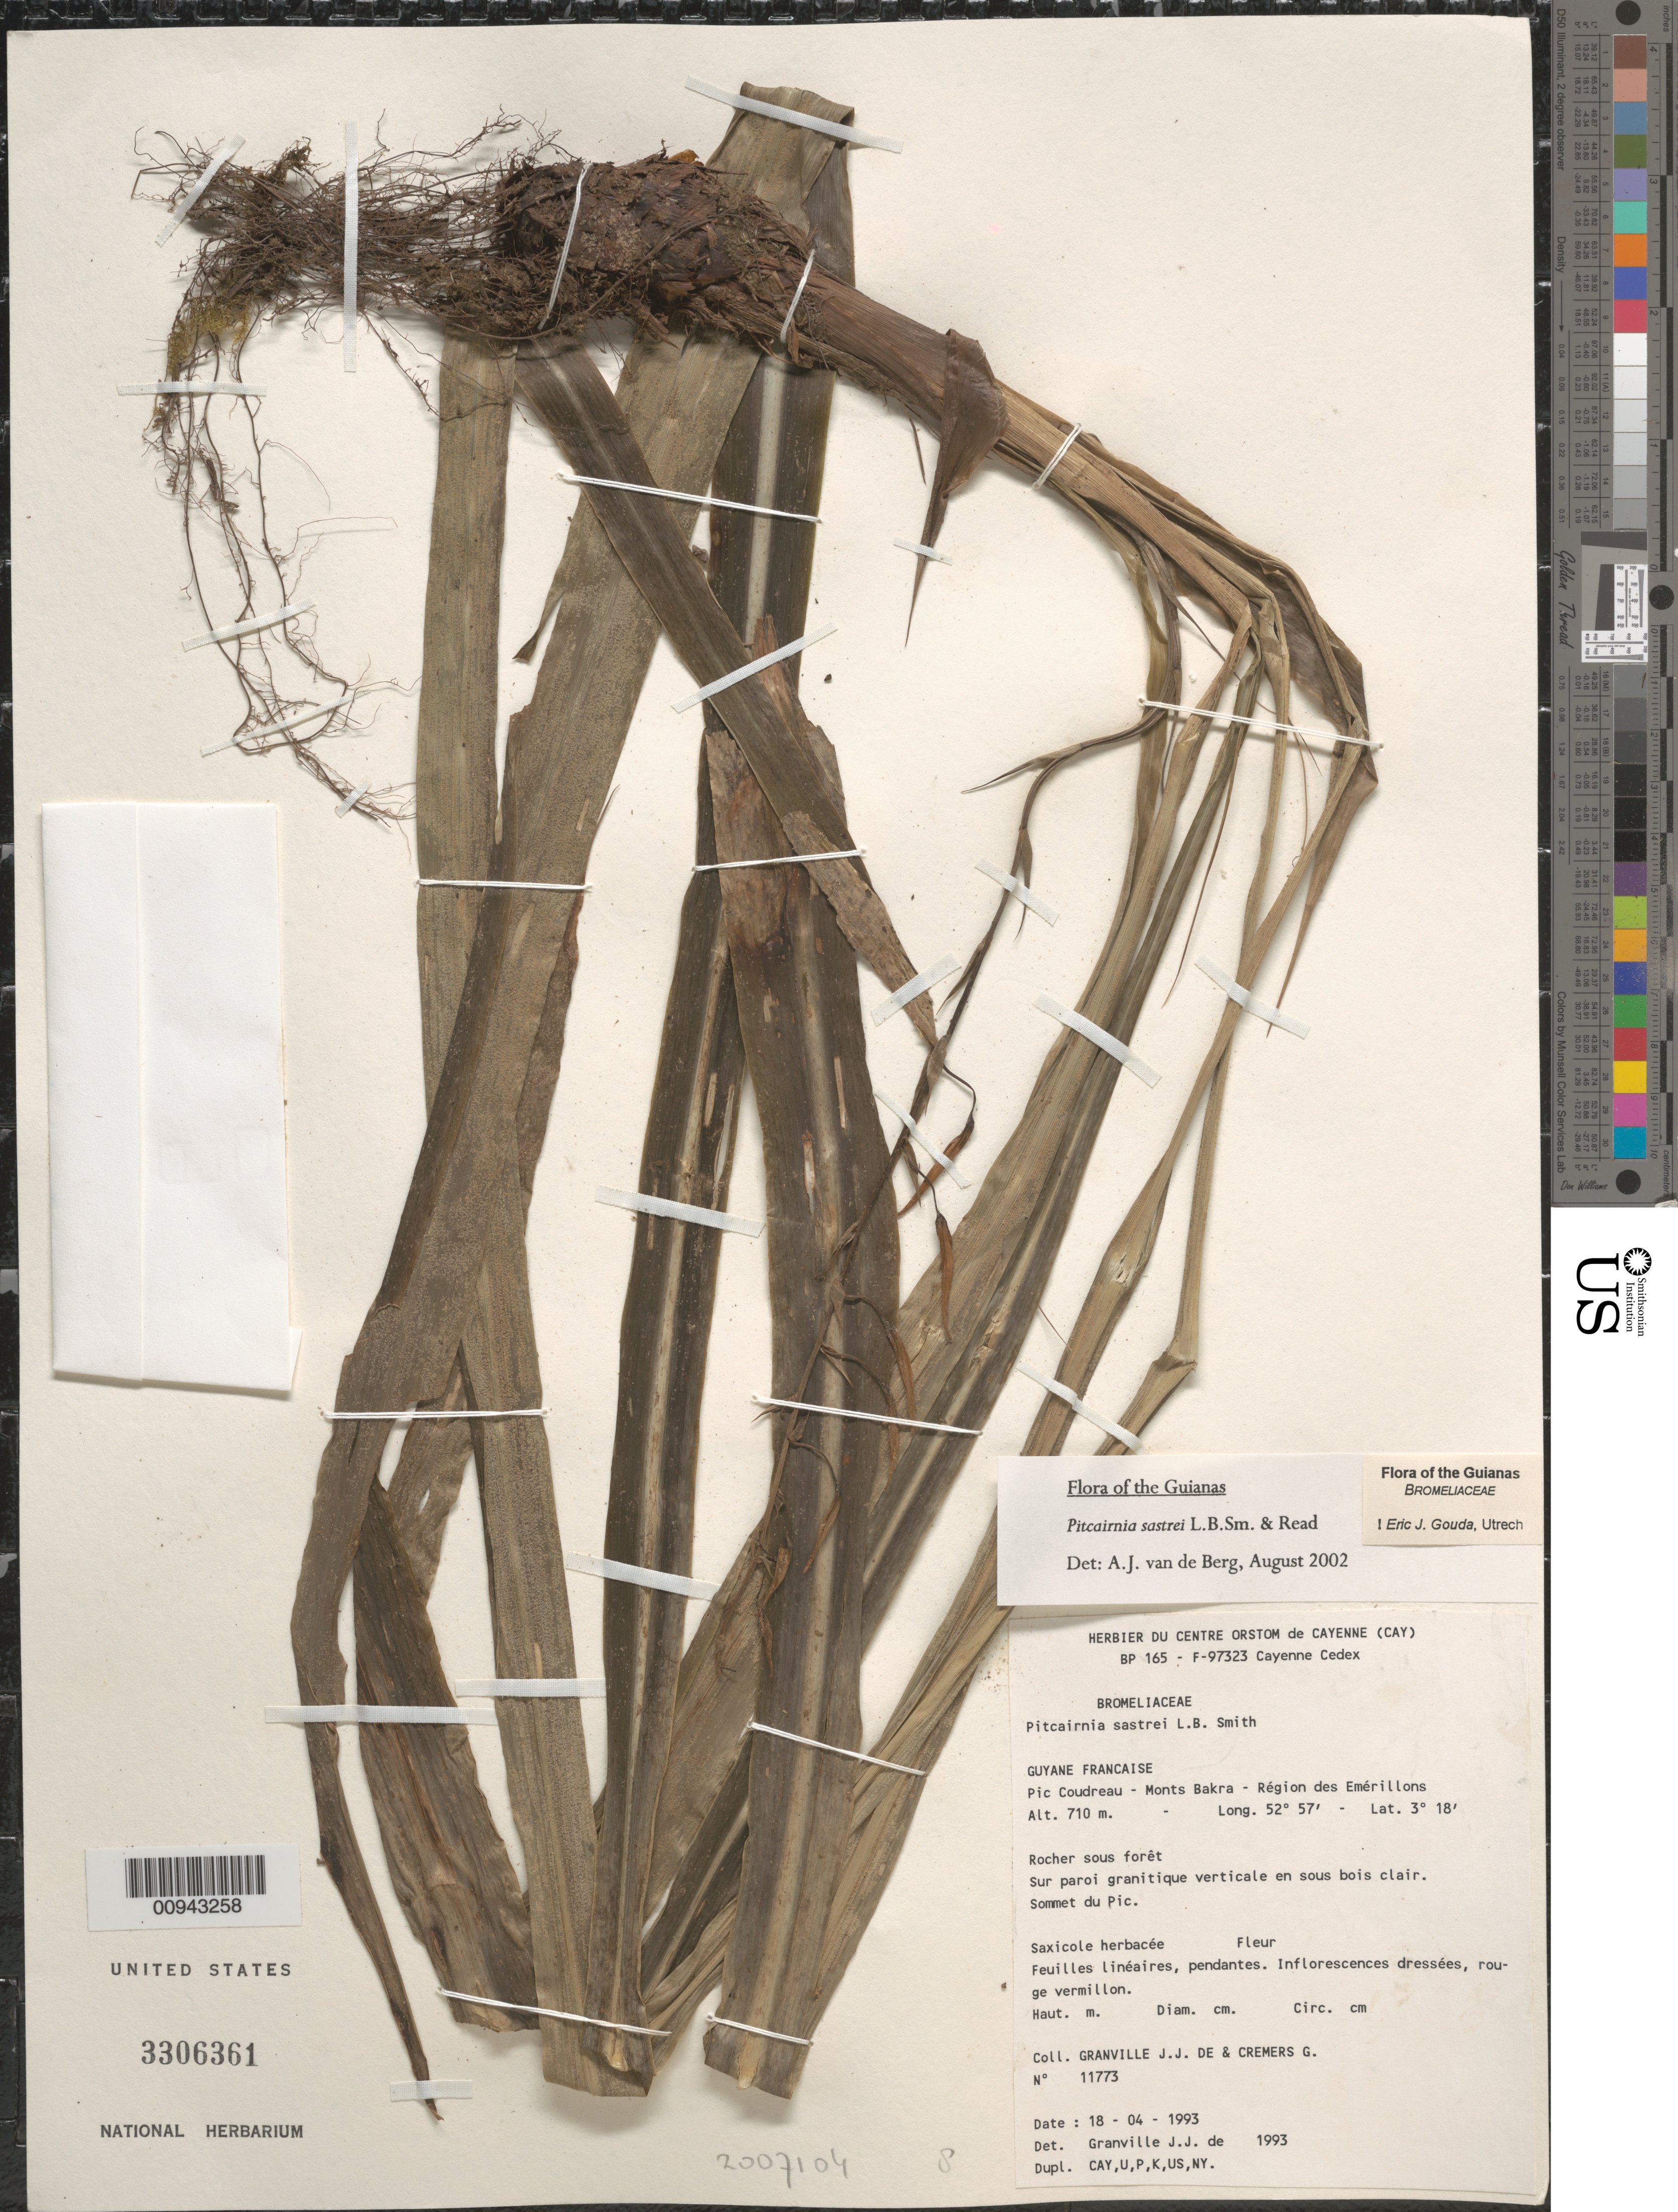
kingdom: Plantae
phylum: Tracheophyta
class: Liliopsida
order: Poales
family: Bromeliaceae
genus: Pitcairnia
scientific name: Pitcairnia sastrei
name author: L.B. Sm. & Read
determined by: Gouda, E. J.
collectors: J.-J. de Granville & G. Cremers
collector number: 11773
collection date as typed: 18-Apr-93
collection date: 1993-04-18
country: French Guiana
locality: Pic Coudreau, Monts Bakra, région des Emérillons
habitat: Rocher sous foret. Sur paroi granitique verticale en sous bois clair. Sommet du Pic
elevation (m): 710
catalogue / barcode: US 3306361